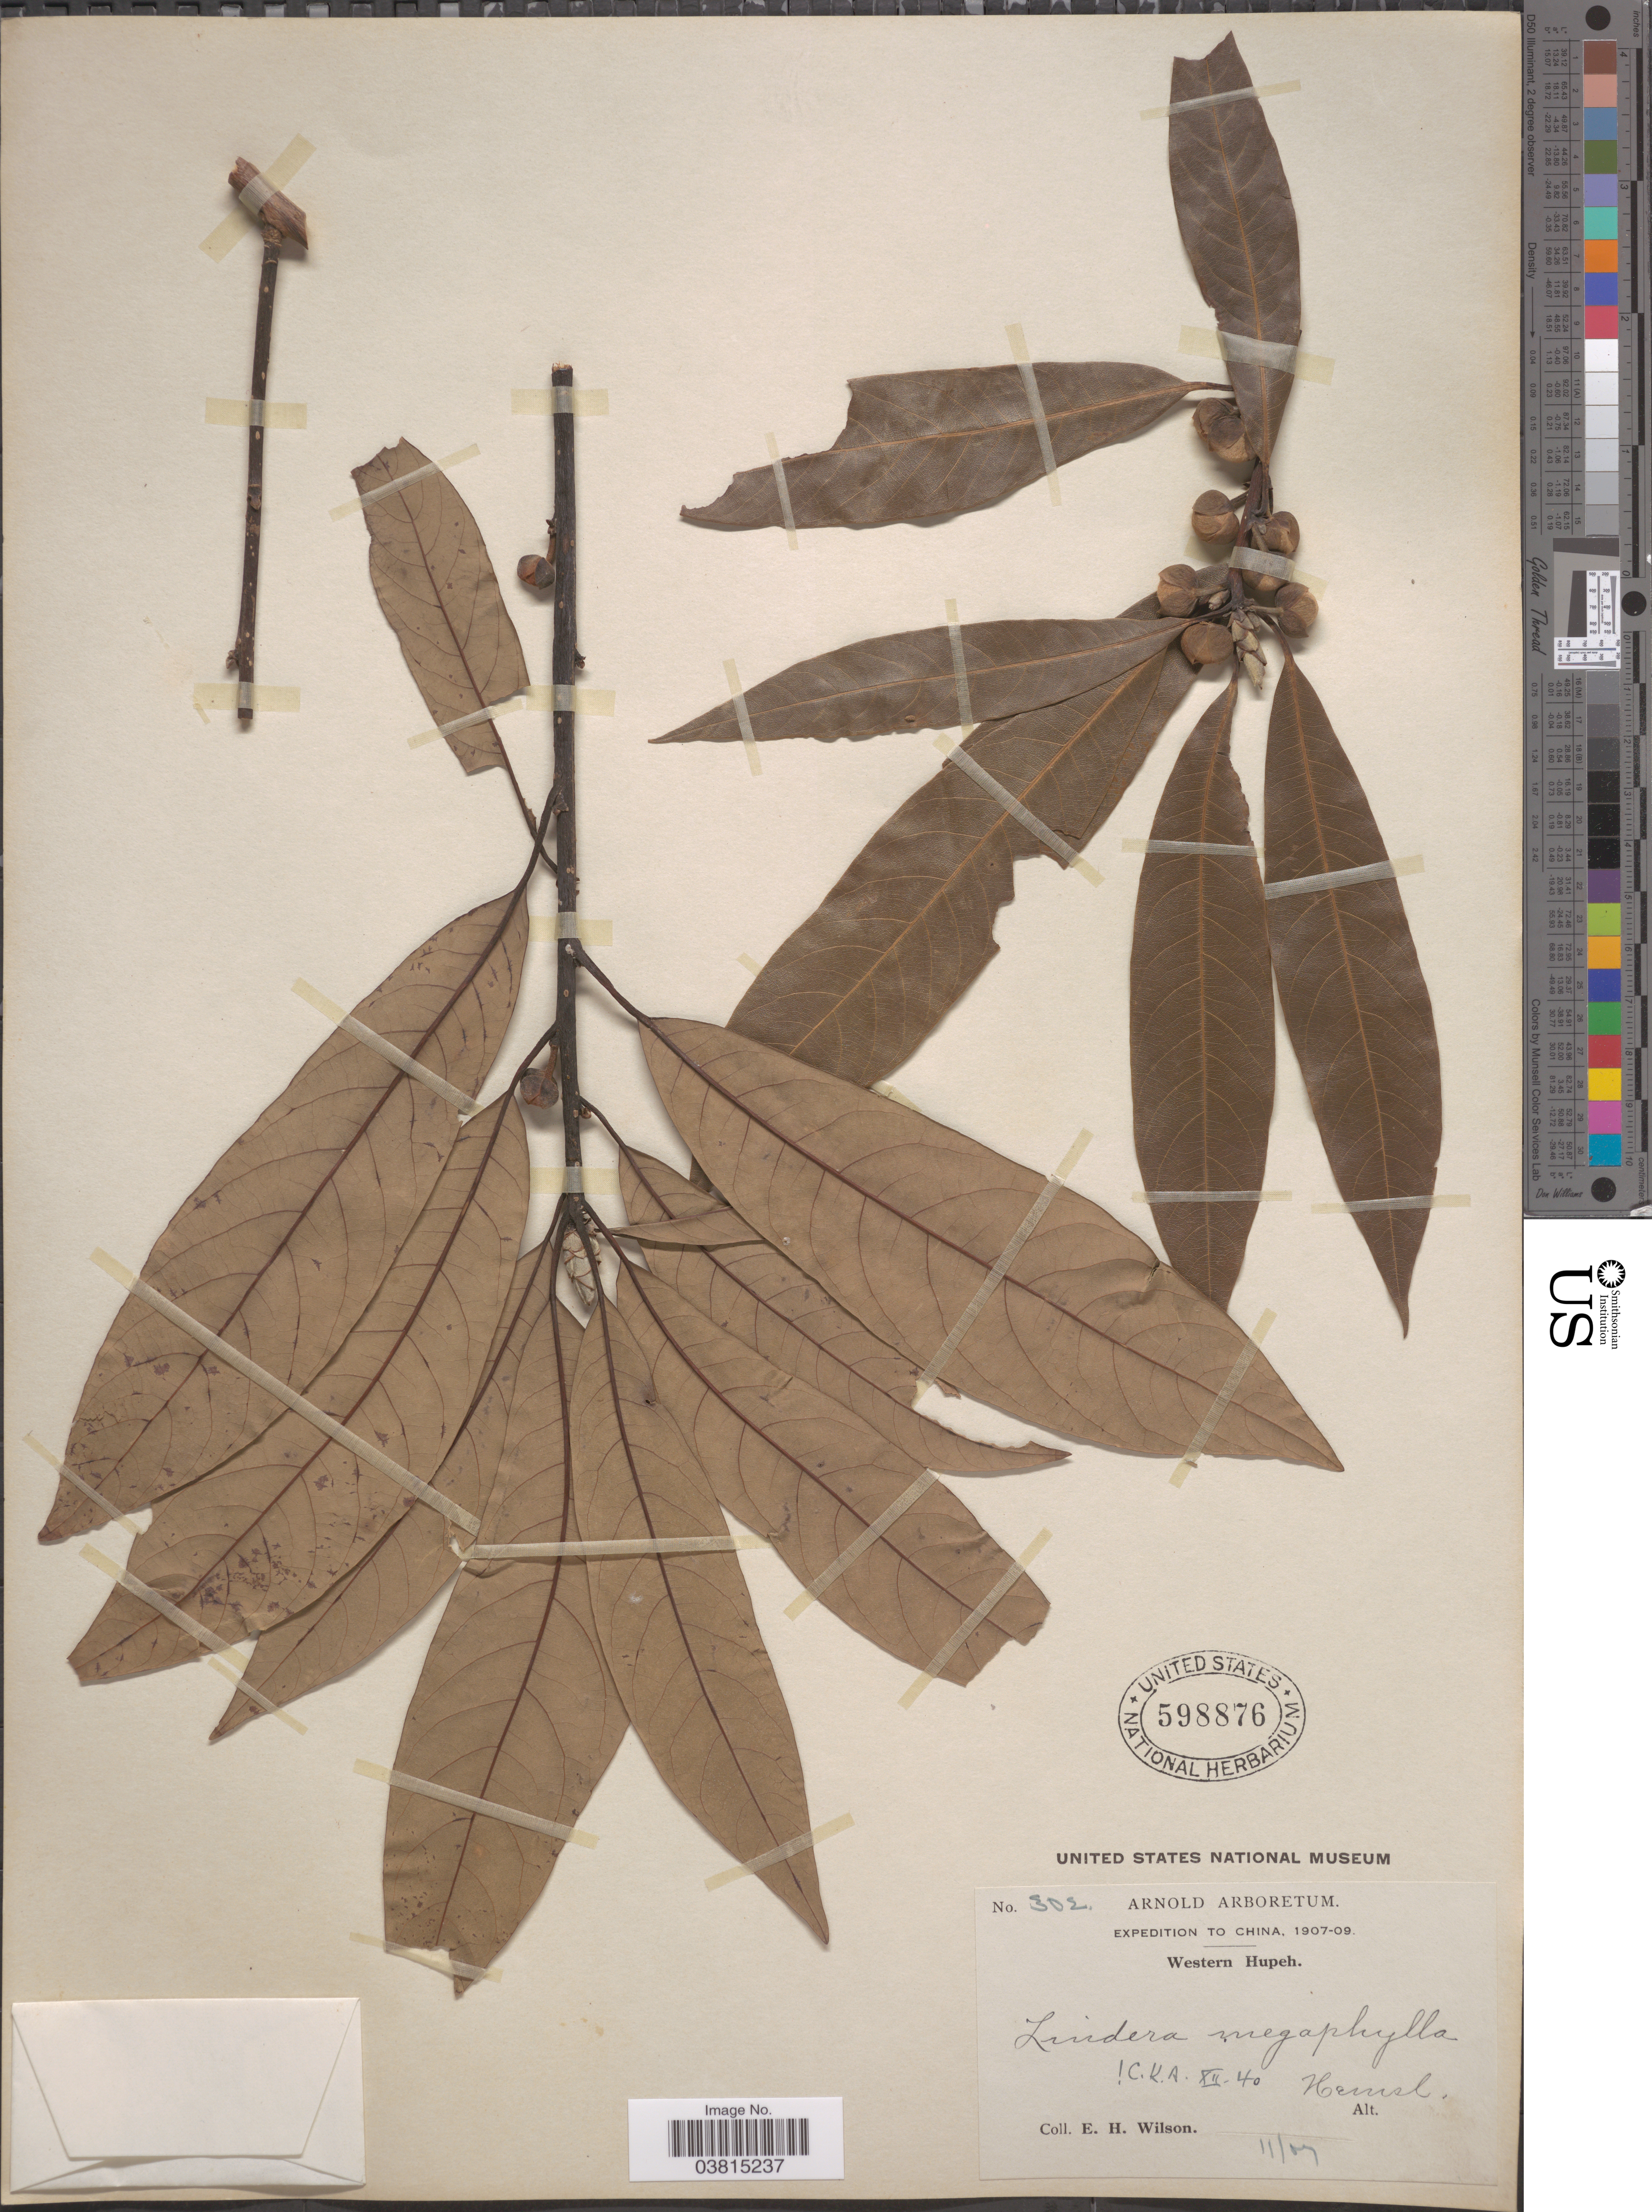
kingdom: Plantae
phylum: Tracheophyta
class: Magnoliopsida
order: Laurales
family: Lauraceae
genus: Lindera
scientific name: Lindera megaphylla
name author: Hemsl.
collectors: E. Wilson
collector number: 302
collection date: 1907-11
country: China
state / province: Hubei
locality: Western Hupeh.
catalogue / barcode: US 598876